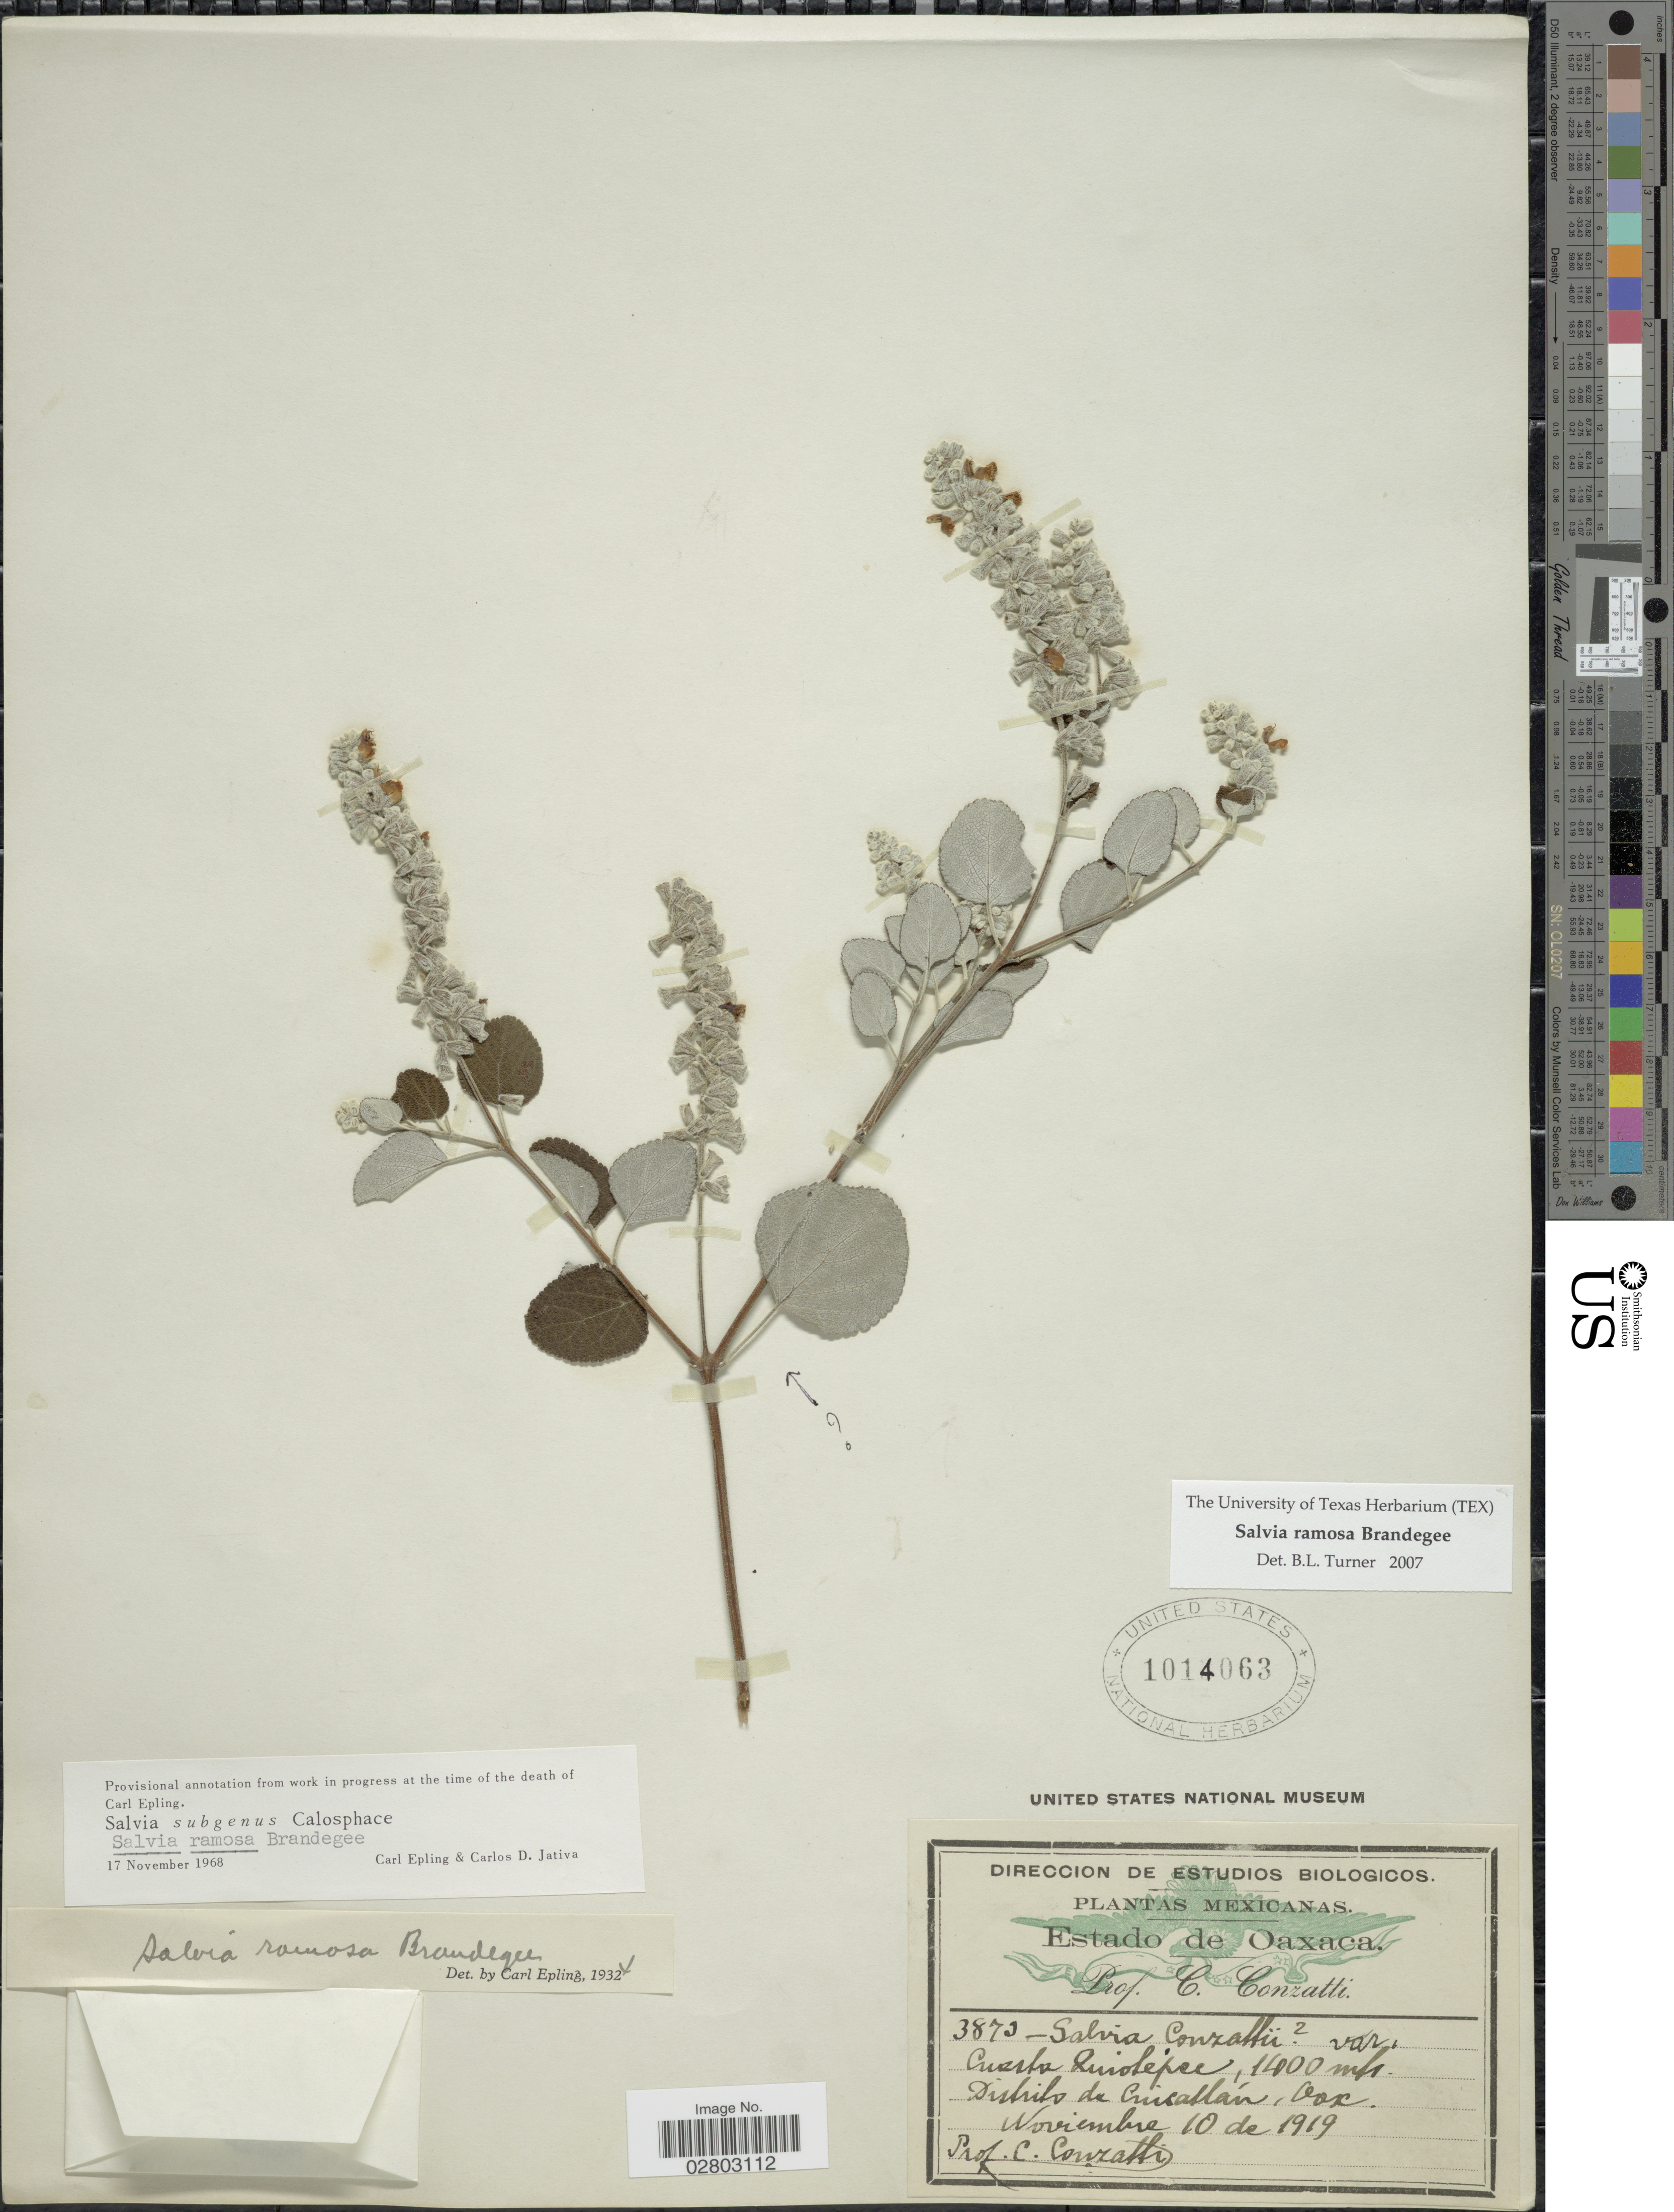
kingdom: Plantae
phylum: Tracheophyta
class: Magnoliopsida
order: Lamiales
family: Lamiaceae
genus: Salvia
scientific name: Salvia ramosa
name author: Brandegee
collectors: C. Conzatti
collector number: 3870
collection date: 1919-11-10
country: Mexico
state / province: Oaxaca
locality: Cuesta Quiotepec, Distrito de Cuicatlán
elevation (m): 1400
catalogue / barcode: US 1014063